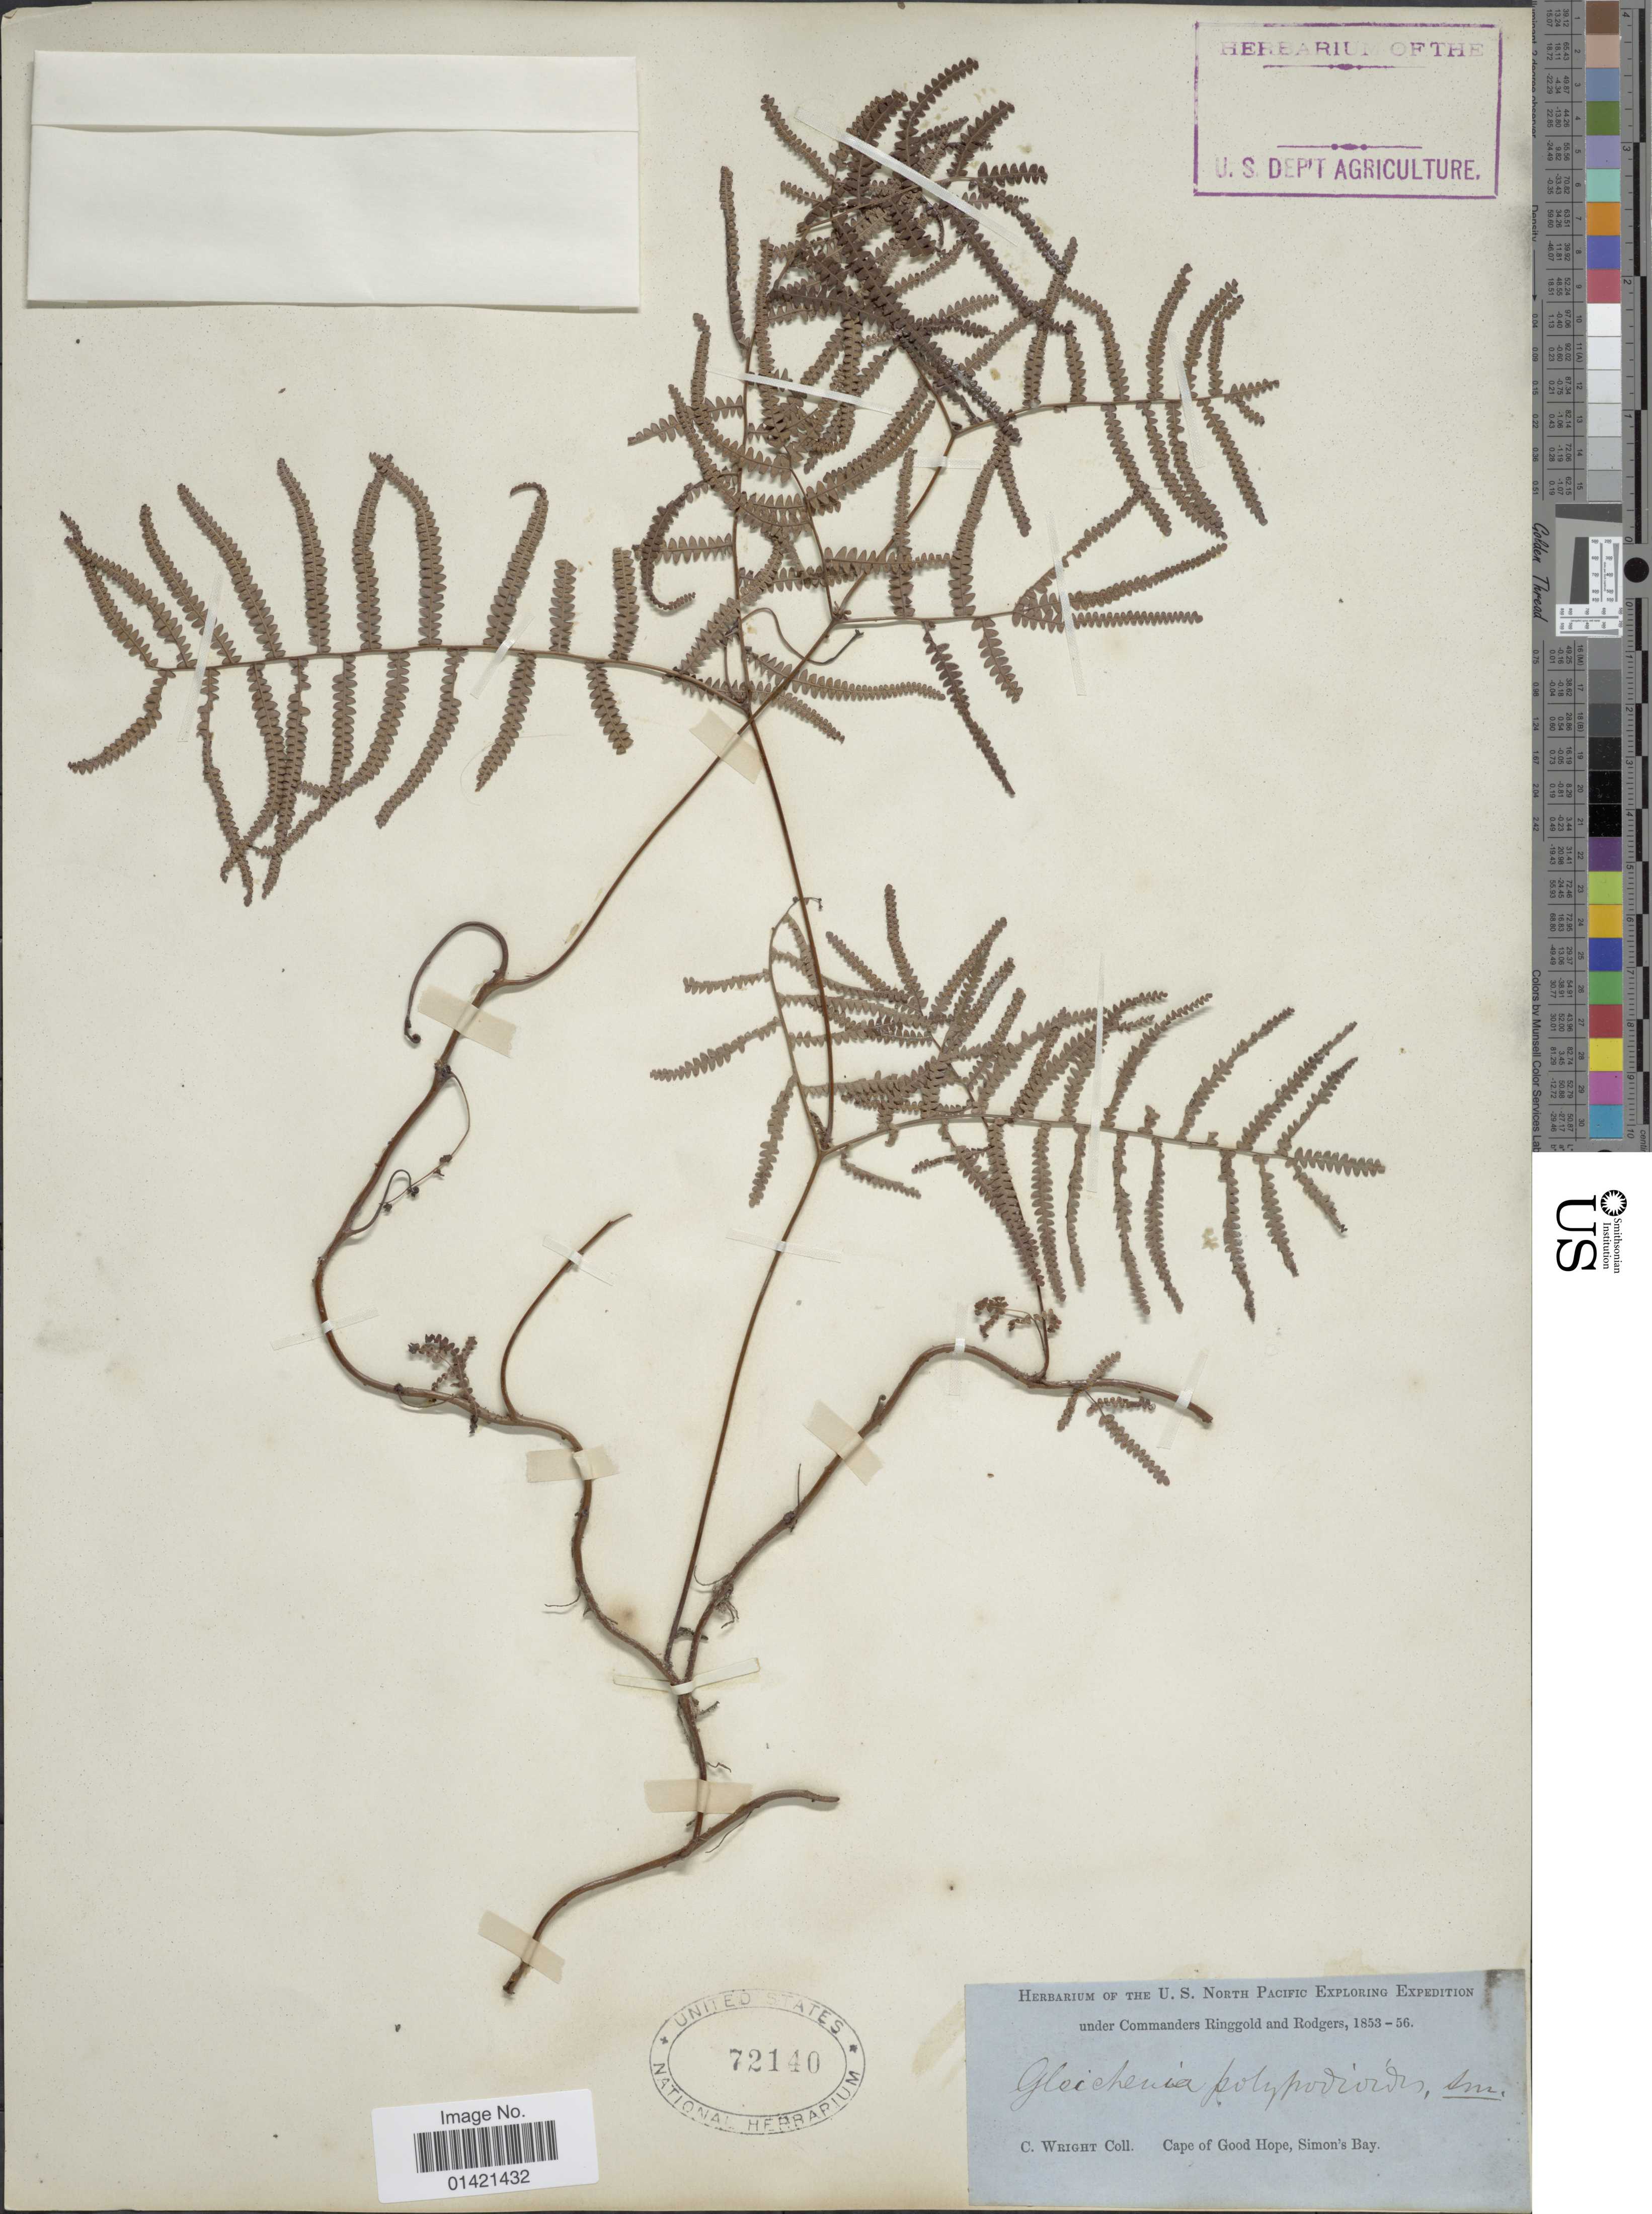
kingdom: Plantae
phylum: Tracheophyta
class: Polypodiopsida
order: Gleicheniales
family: Gleicheniaceae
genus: Gleichenia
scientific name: Gleichenia polypodioides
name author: (L.) Sm.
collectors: C. Wright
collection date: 1853/1856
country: South Africa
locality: Cape of Good Hope, Simon's Bay.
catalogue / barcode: US 72140